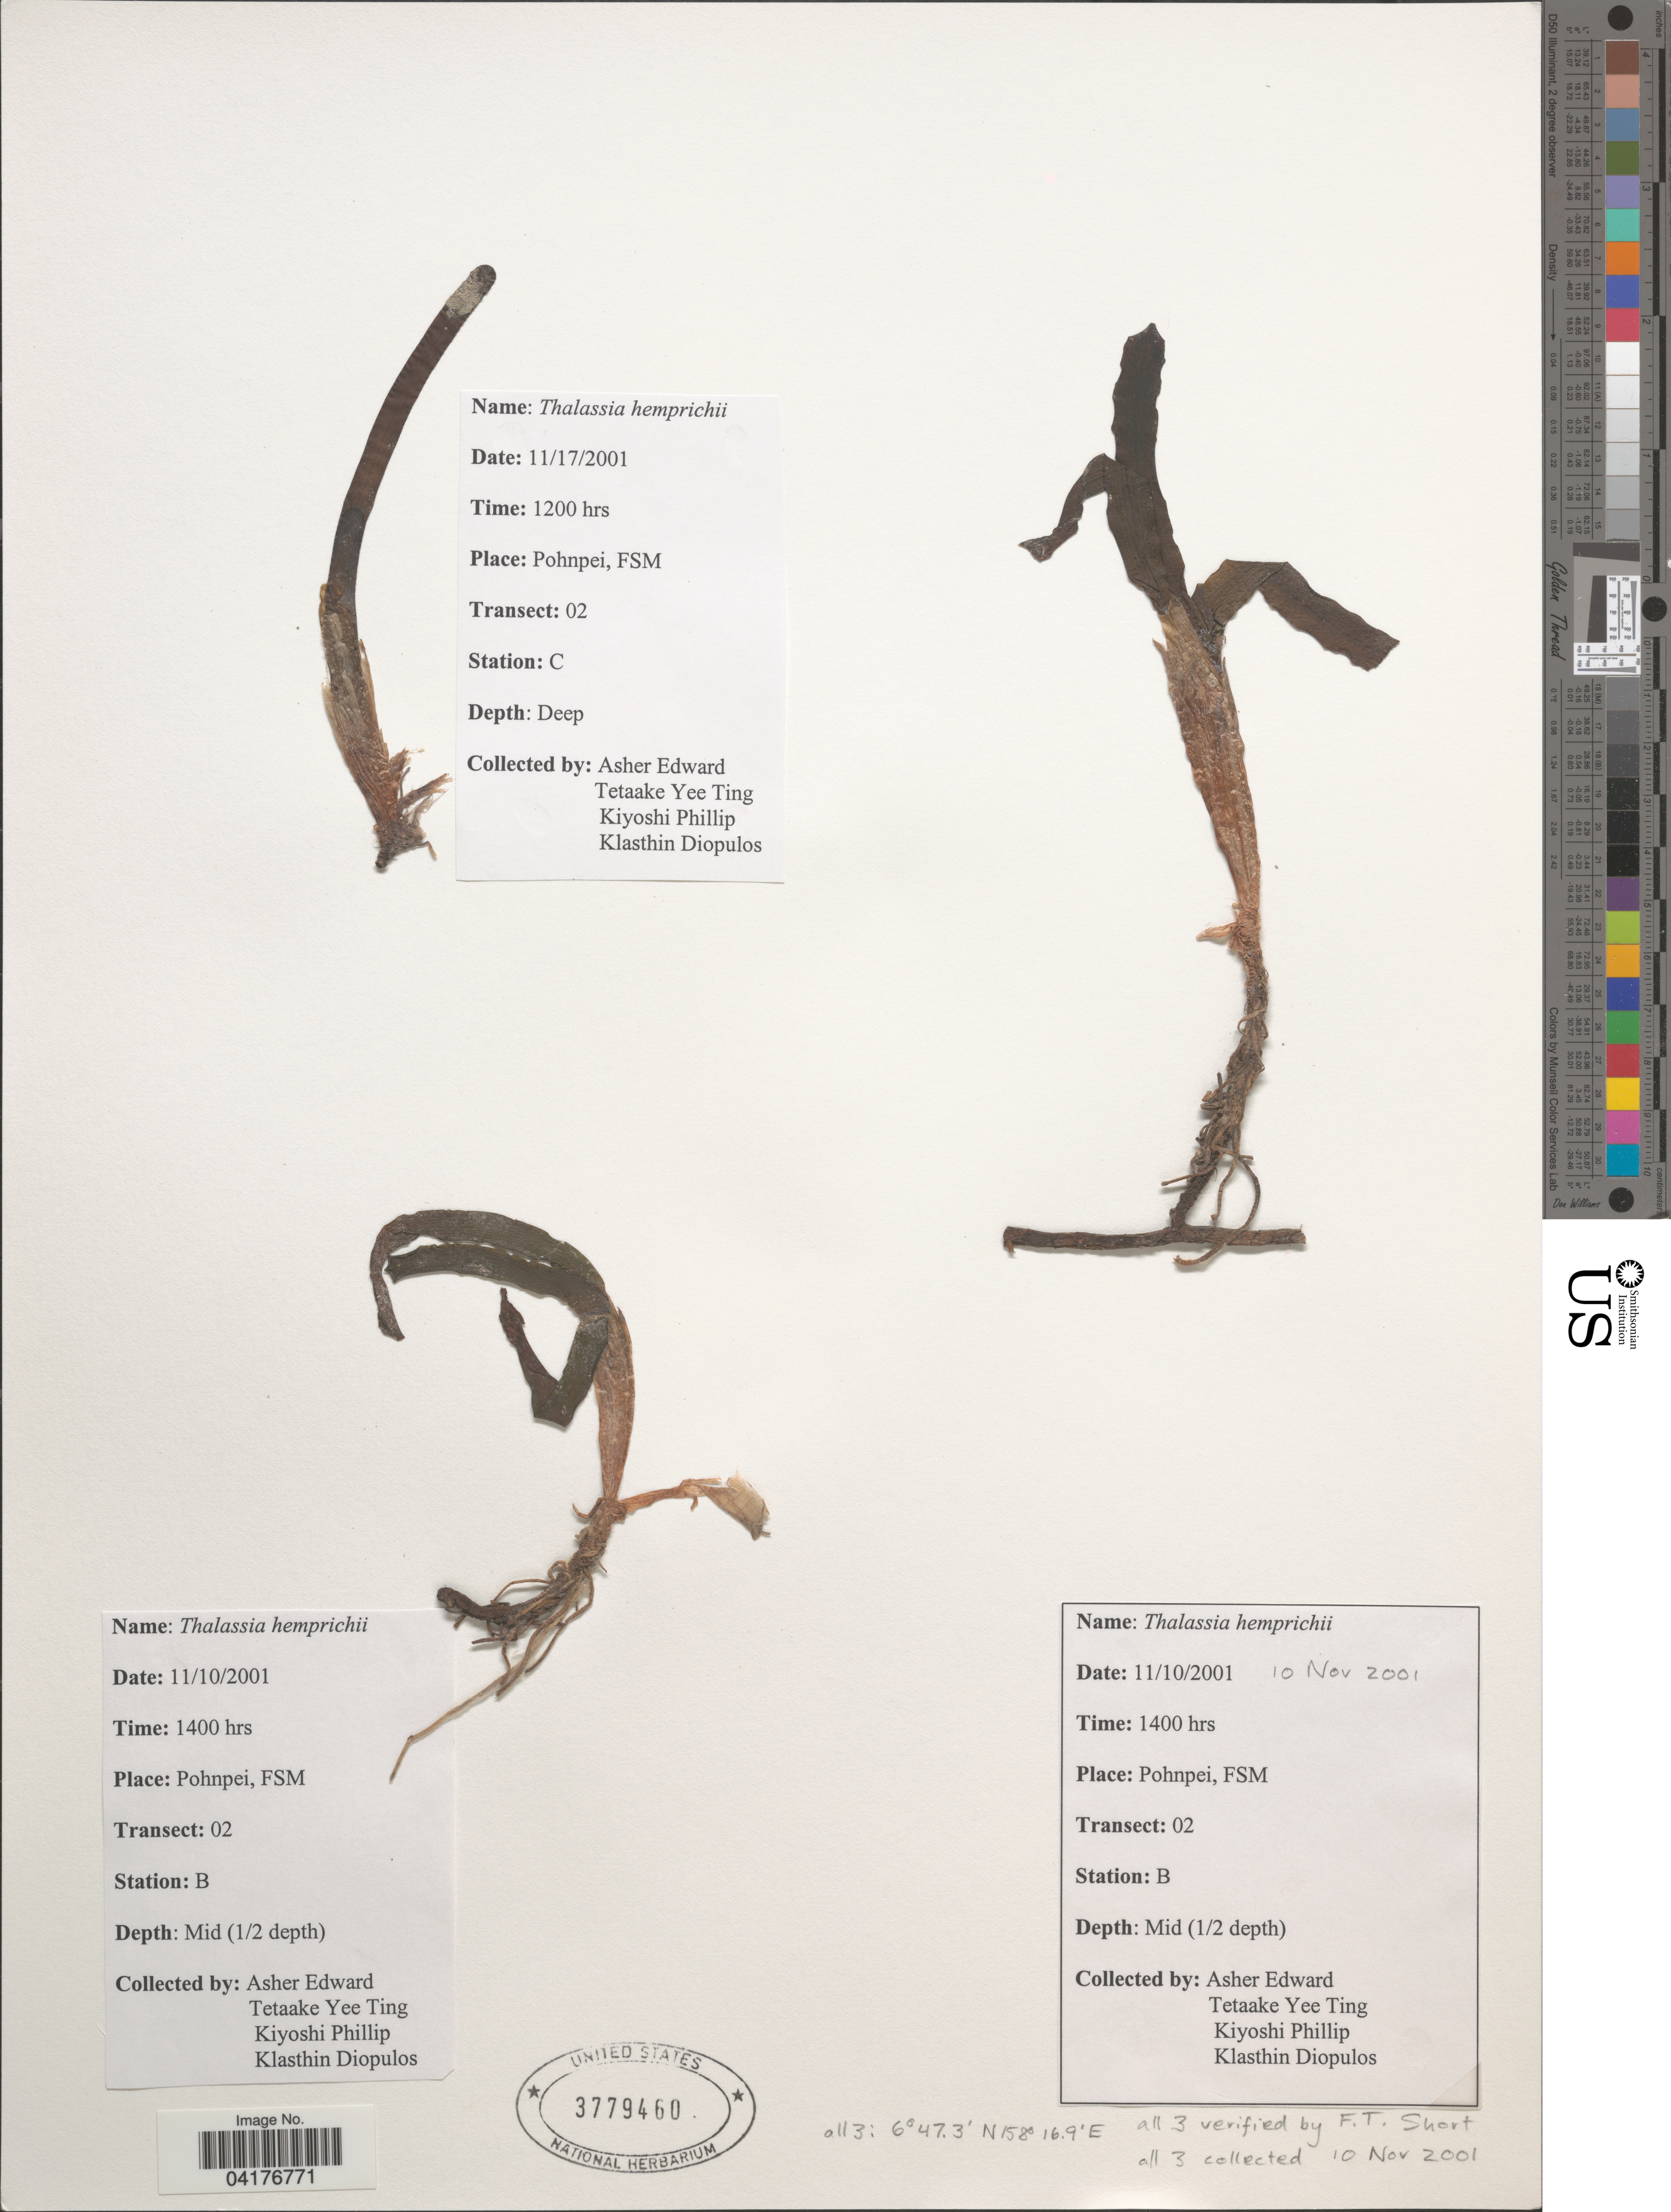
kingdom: Plantae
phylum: Tracheophyta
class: Liliopsida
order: Alismatales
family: Hydrocharitaceae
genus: Enhalus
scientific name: Enhalus acoroides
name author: (L. f.) Royle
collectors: A. Edward, T. Ting, K. Phillip & K. Diopulos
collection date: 2001-11-17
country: Micronesia, Federated States of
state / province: Pohnpei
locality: Transect: 02. Station: C.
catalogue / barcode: US 3779460-3